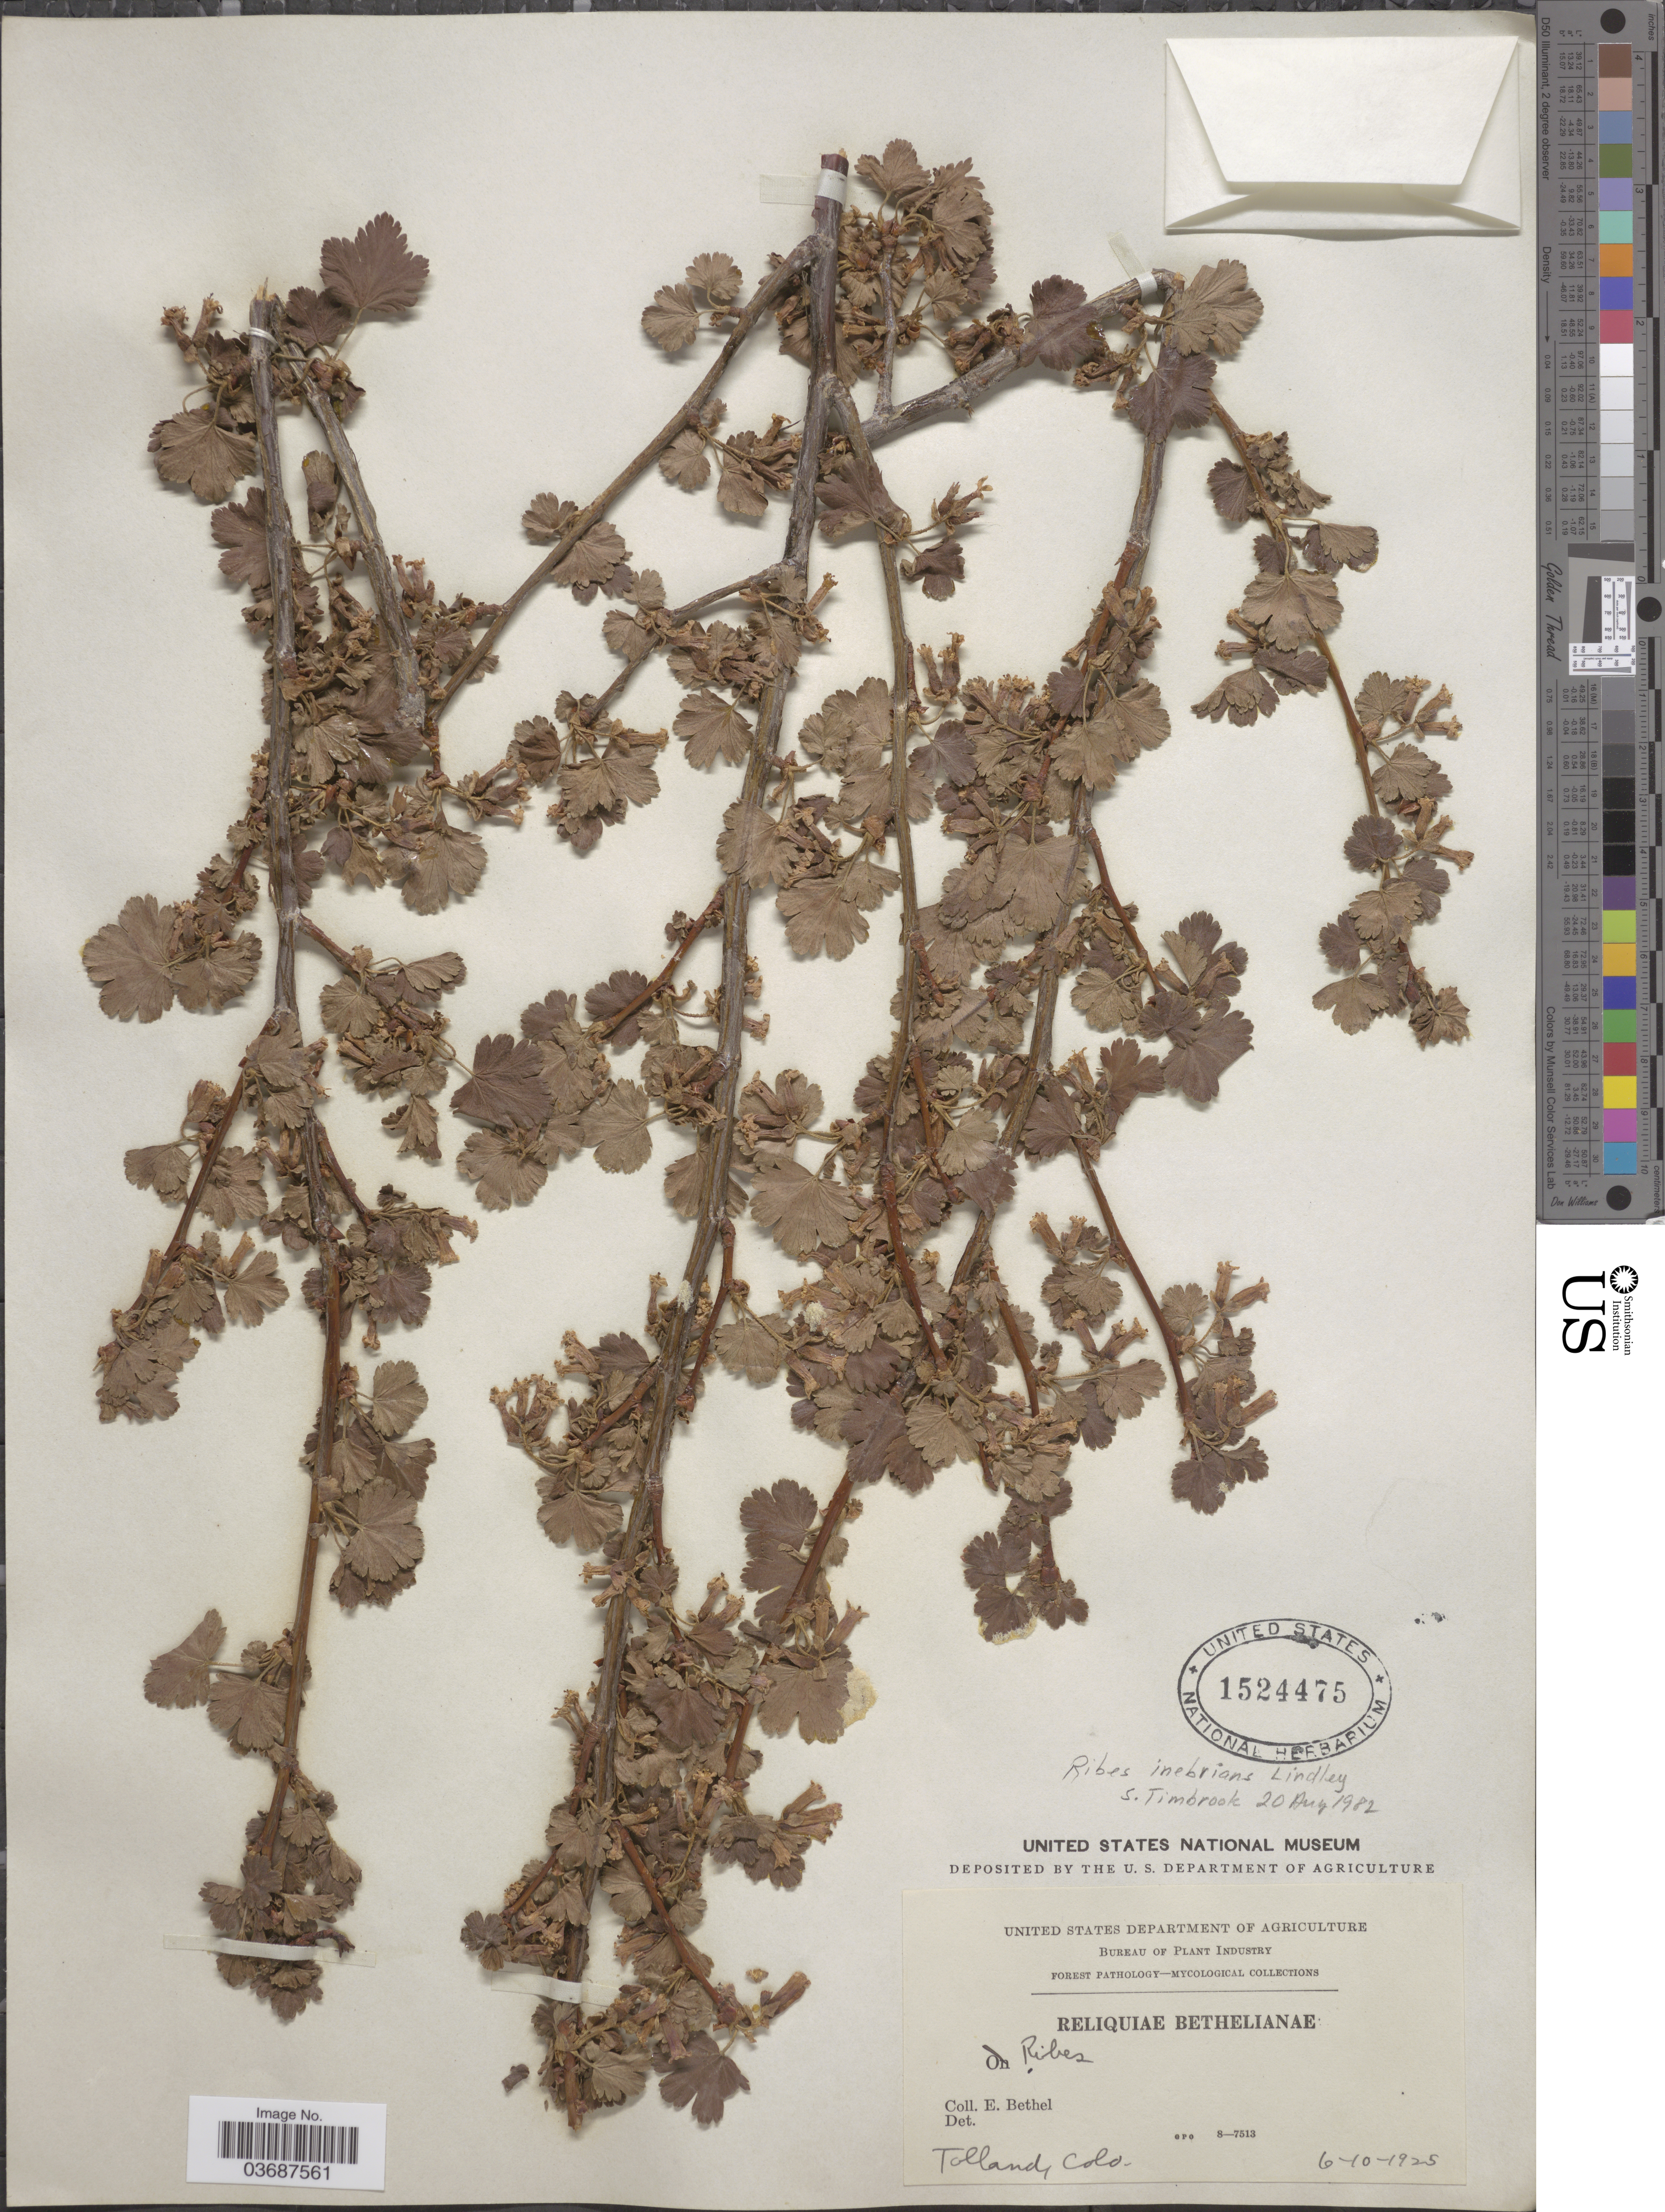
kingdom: Plantae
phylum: Tracheophyta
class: Magnoliopsida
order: Saxifragales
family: Grossulariaceae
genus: Ribes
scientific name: Ribes inebrians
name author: Lindl.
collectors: E. Bethel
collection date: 1925-06-10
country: United States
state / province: Colorado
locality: Tolland.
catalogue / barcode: US 1524475